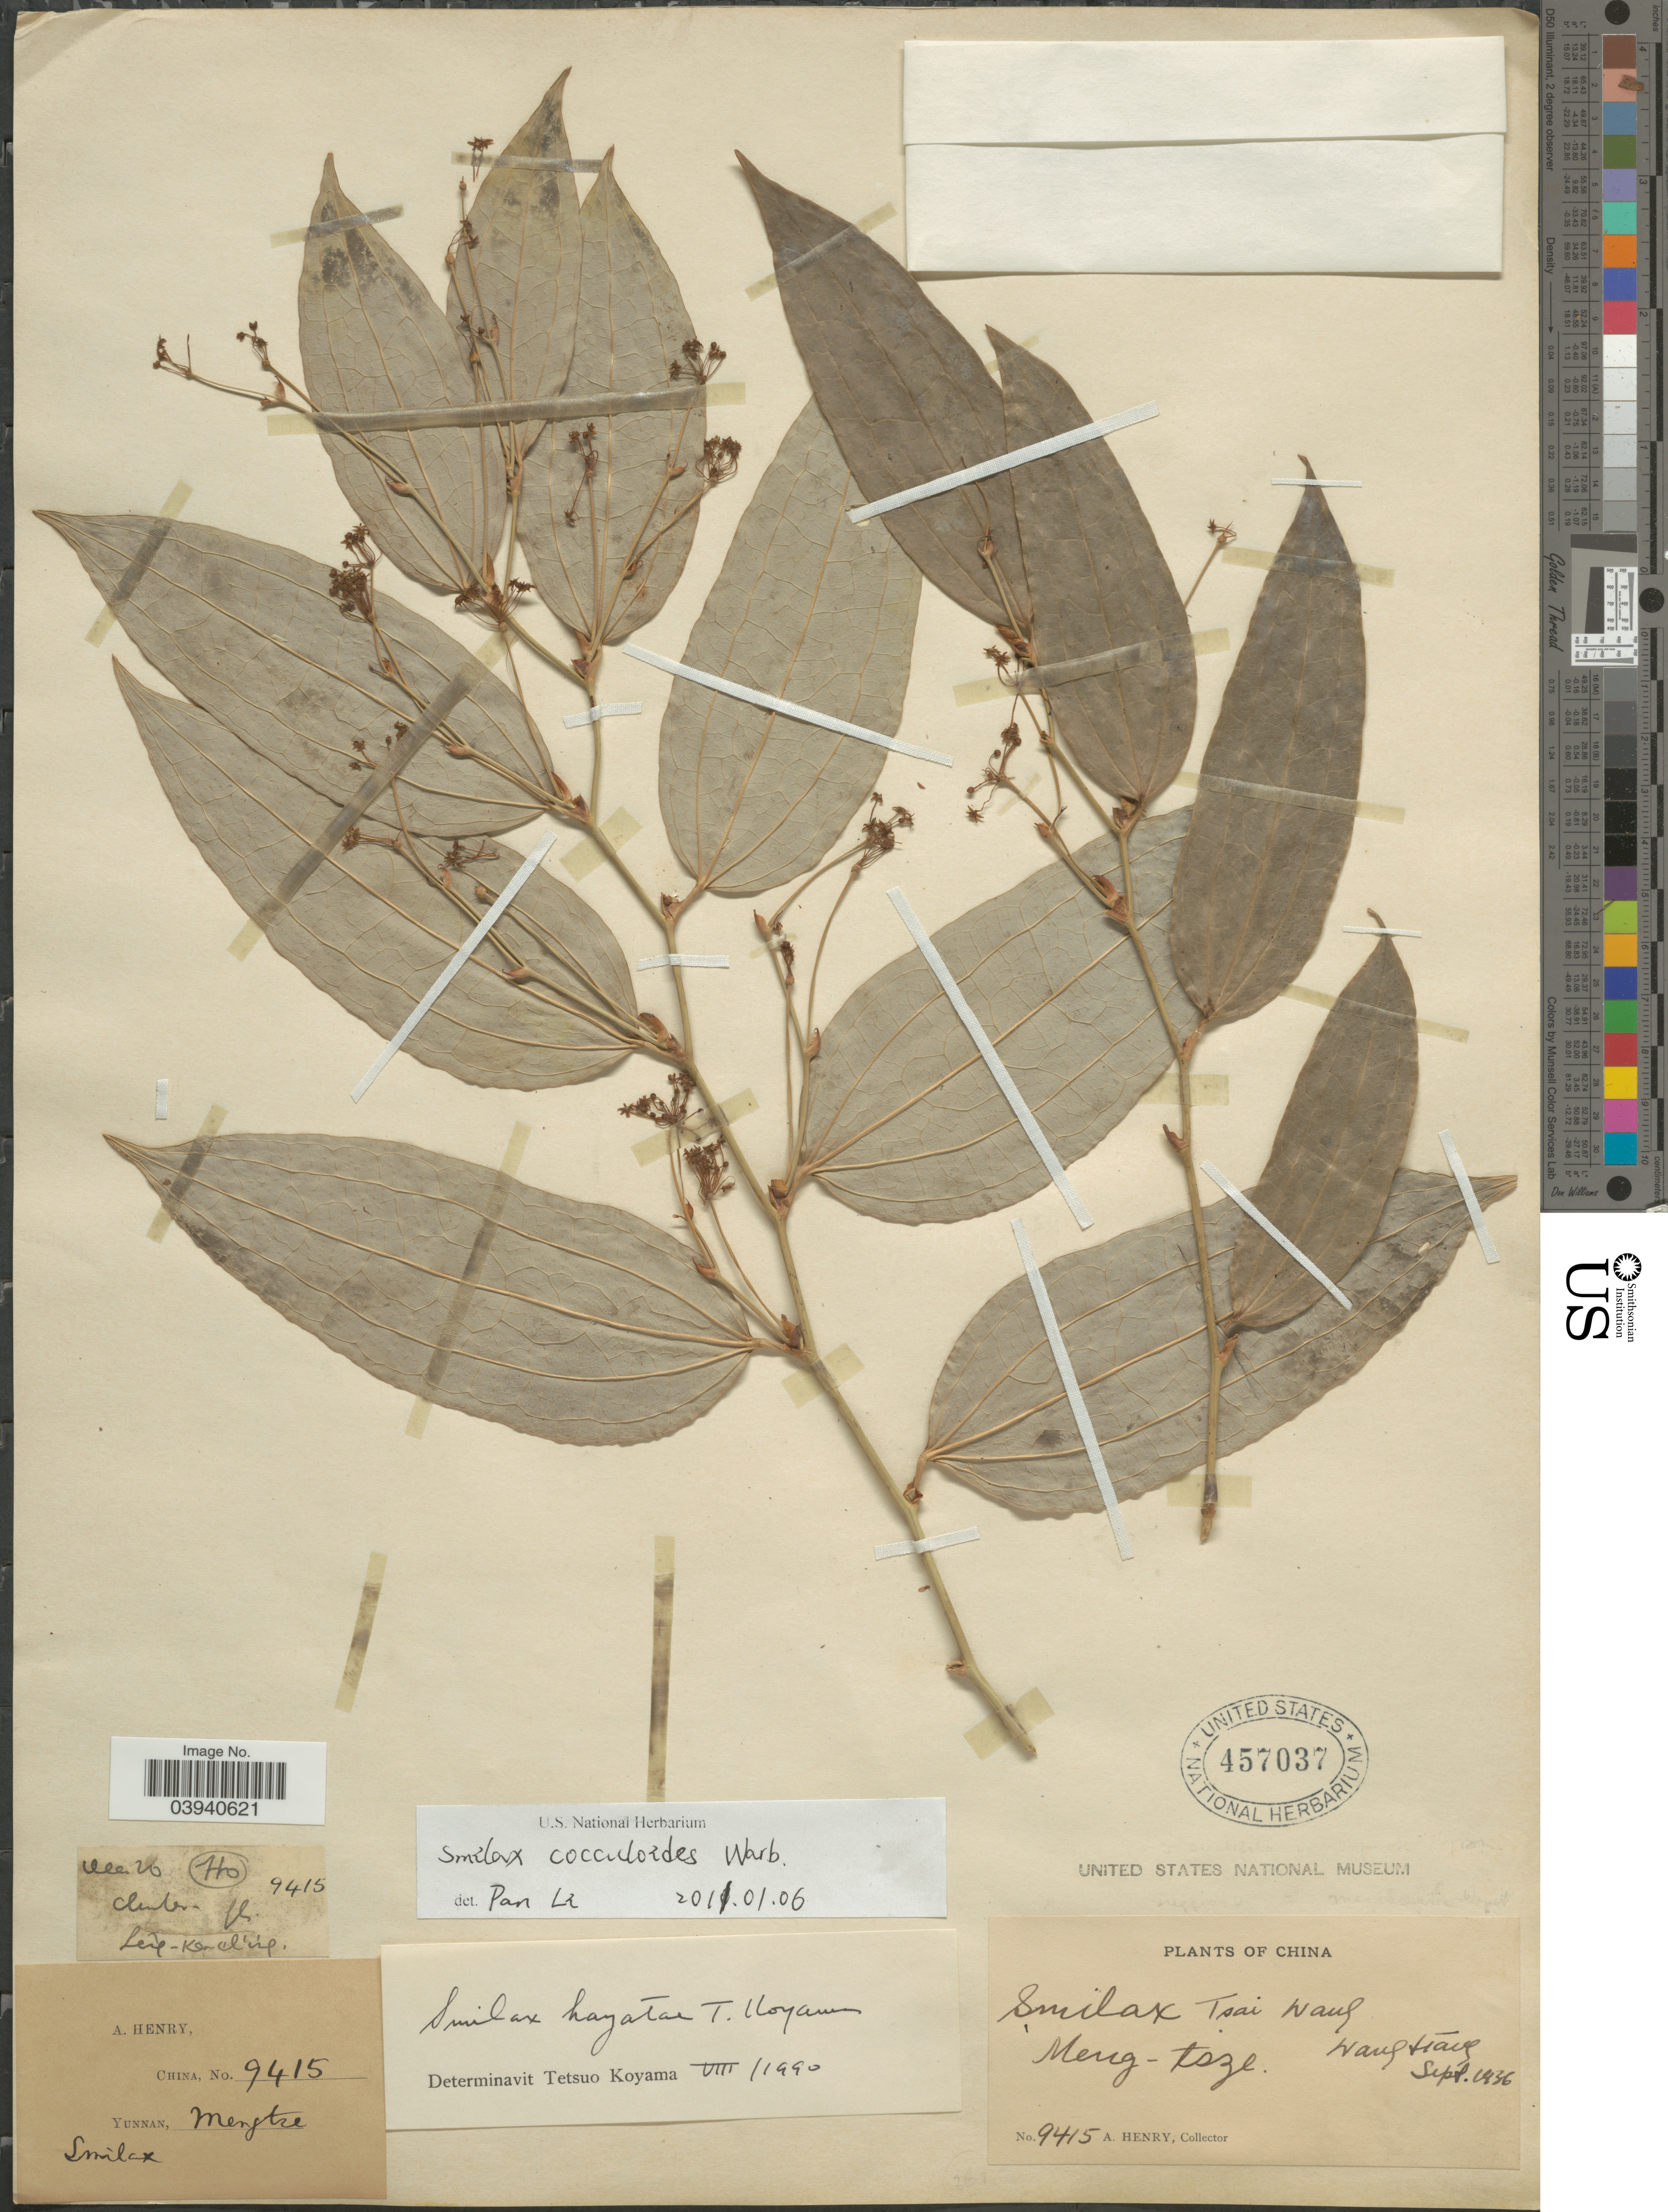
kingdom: Plantae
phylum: Tracheophyta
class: Liliopsida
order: Liliales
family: Smilacaceae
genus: Smilax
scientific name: Smilax cocculoides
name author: Warb. in Diels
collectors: A. Henry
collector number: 9415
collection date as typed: Transcribed d/m/y: /12/26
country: China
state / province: Yunnan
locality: Meng-tsze.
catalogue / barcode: US 457037